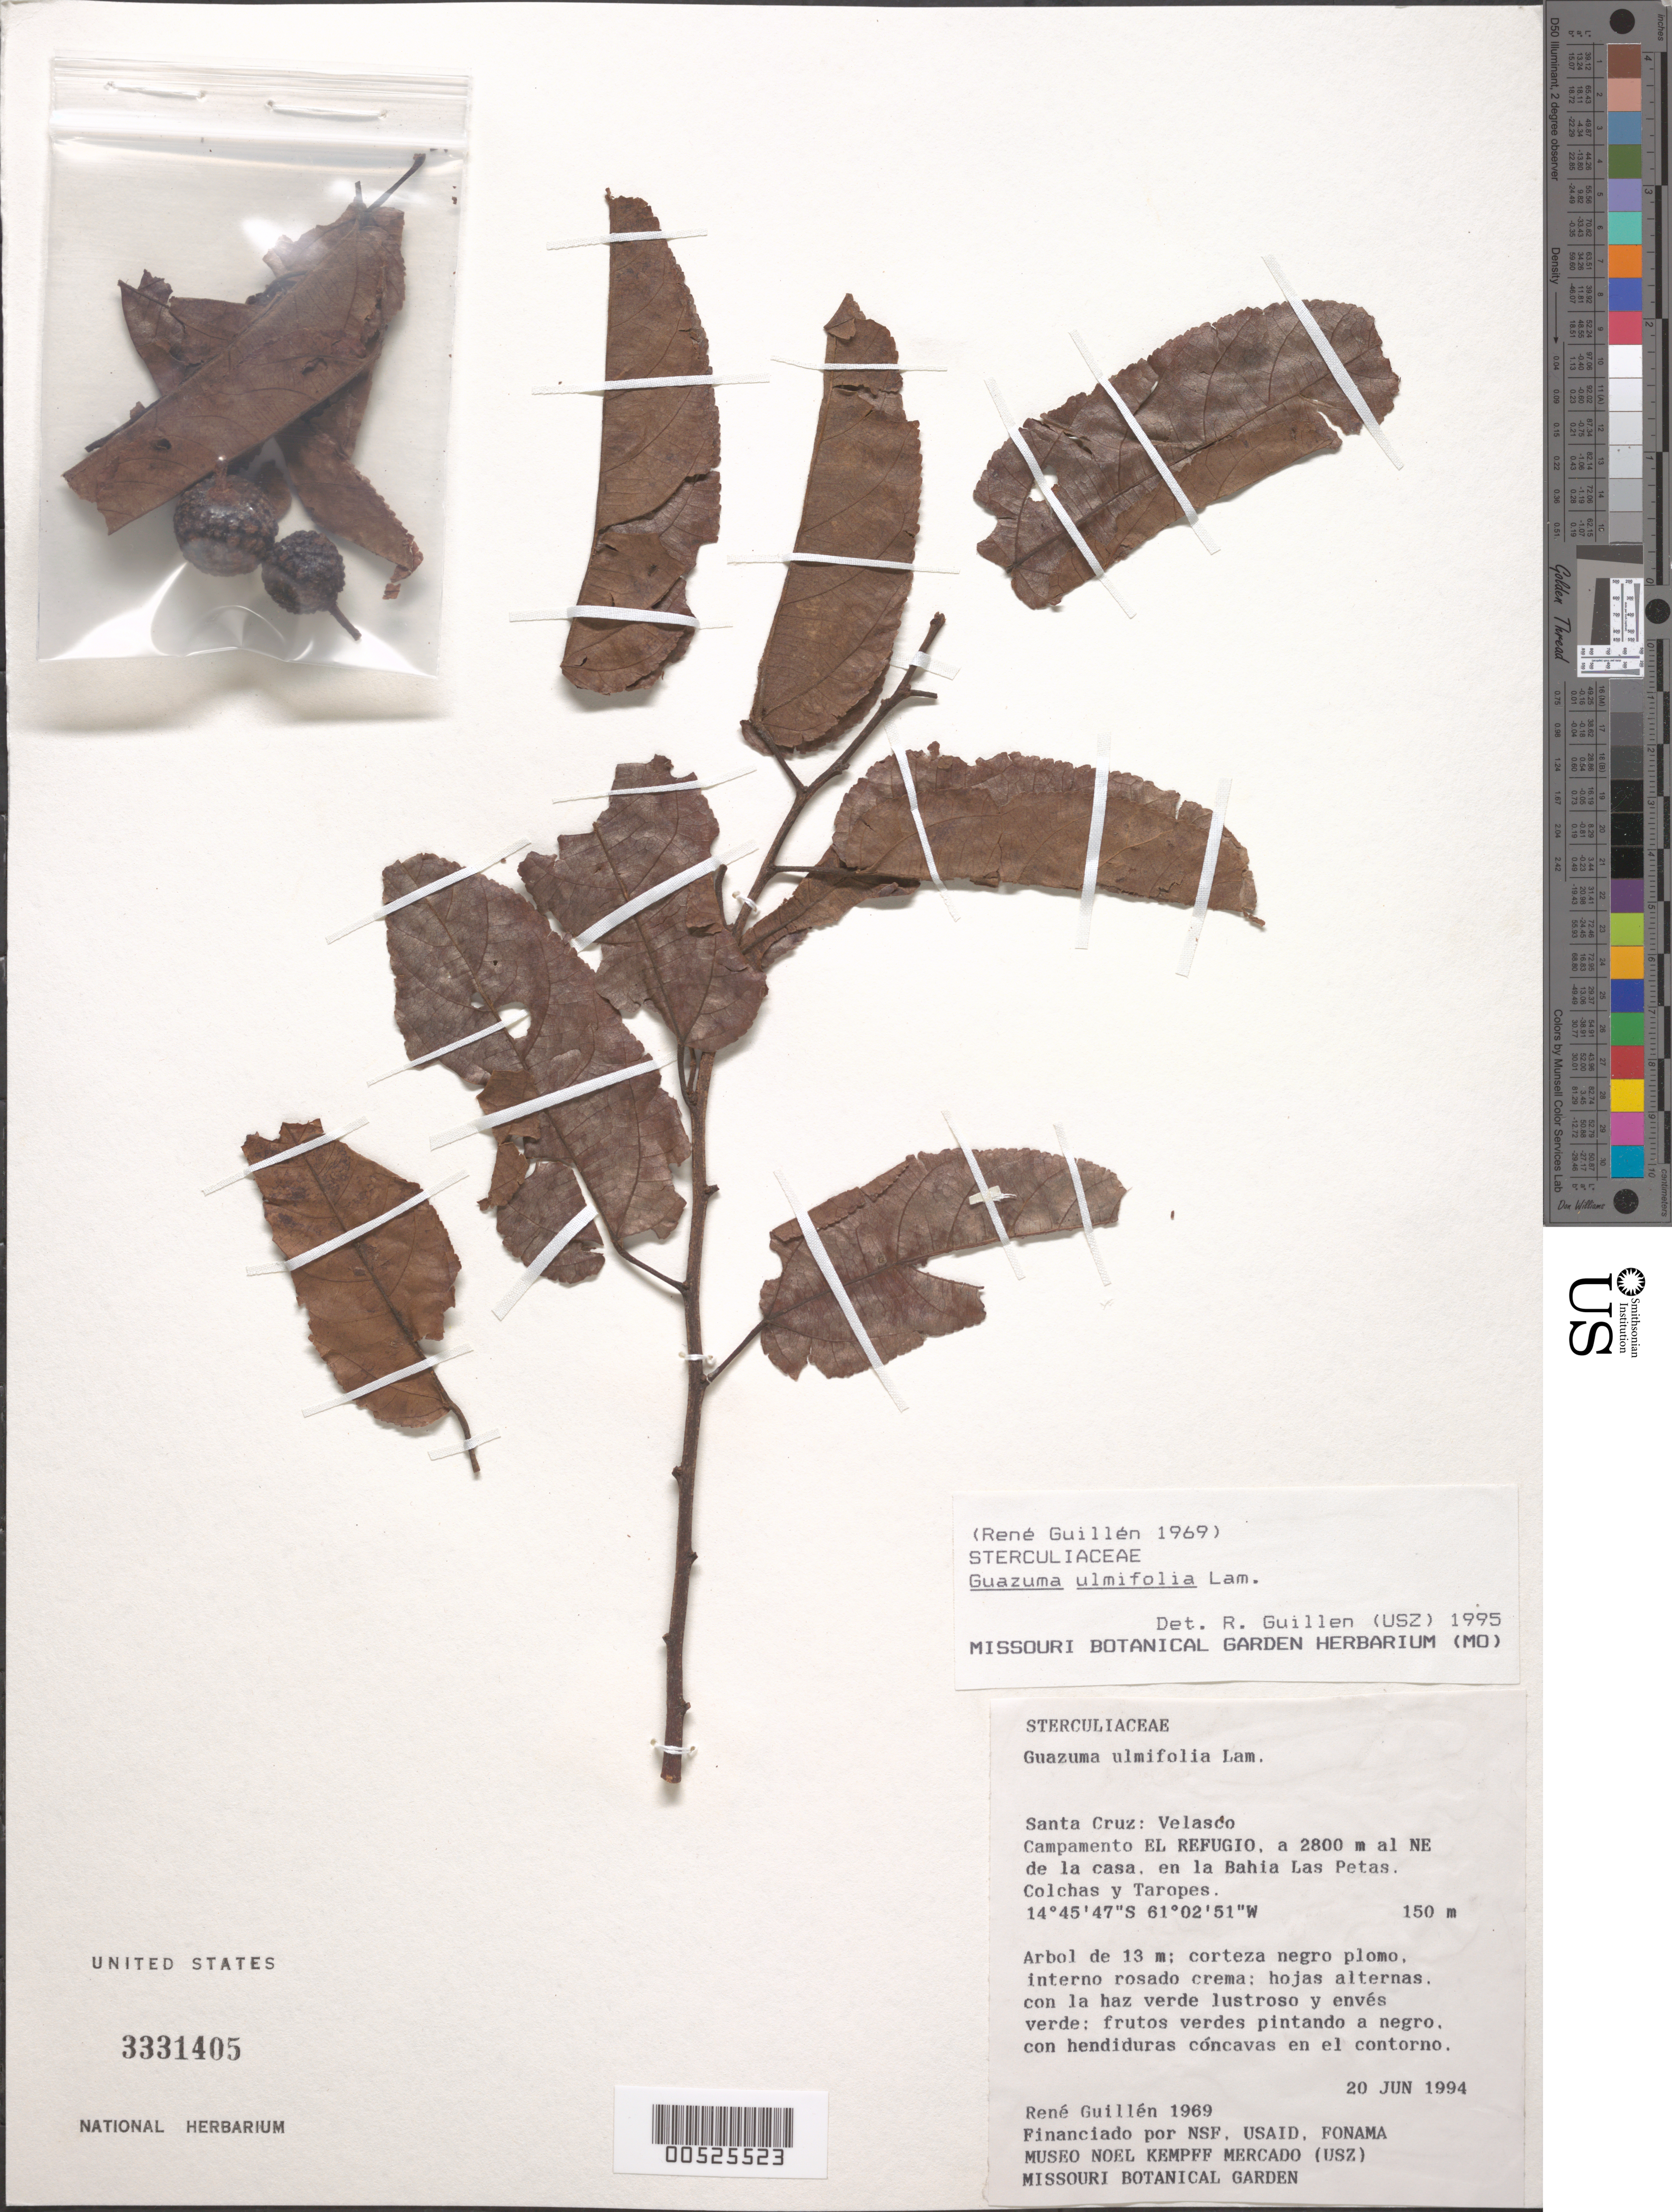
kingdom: Plantae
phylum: Tracheophyta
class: Magnoliopsida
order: Malvales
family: Malvaceae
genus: Guazuma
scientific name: Guazuma ulmifolia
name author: Lam.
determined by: Guillén Villarroel, René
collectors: R. Guillén V.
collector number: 1969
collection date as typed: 20 Jun 1994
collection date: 1994-06-20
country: Bolivia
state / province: Santa Cruz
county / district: Velasco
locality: Campamento El Refugio, a 2800 m al NEde La Casa, en la Bahia Las Petas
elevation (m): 150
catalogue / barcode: US 3331405